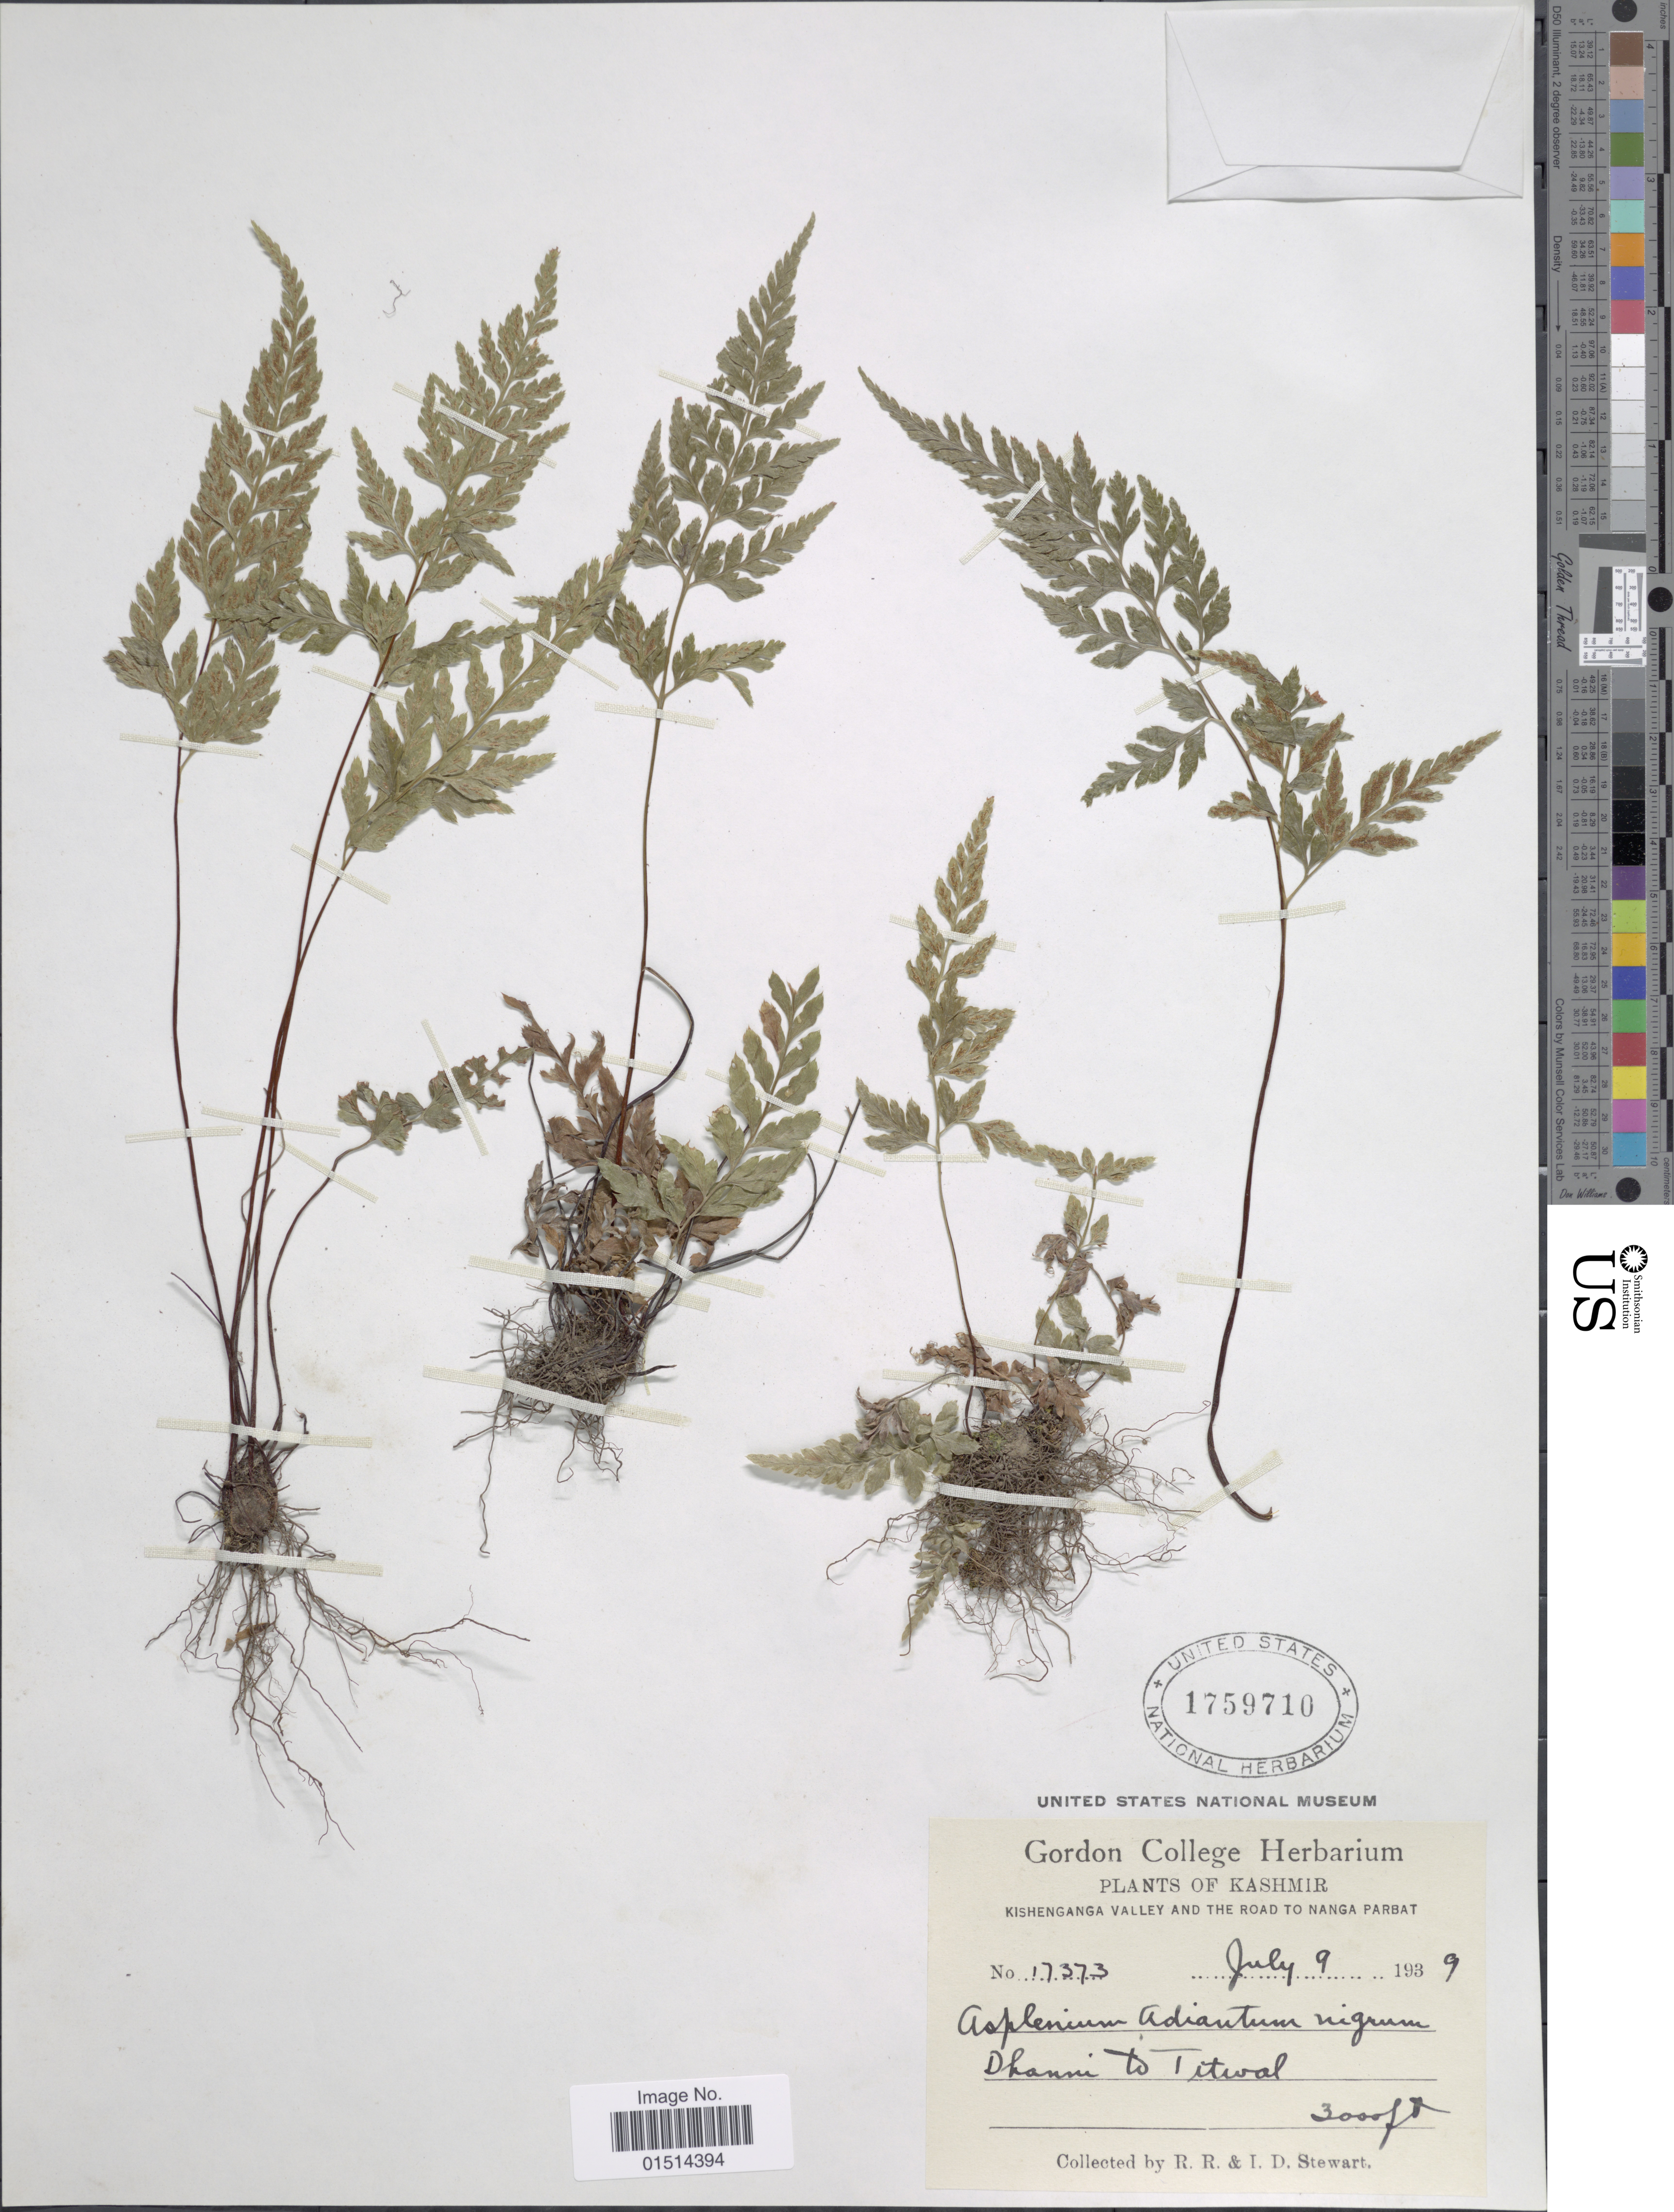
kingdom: Plantae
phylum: Tracheophyta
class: Polypodiopsida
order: Polypodiales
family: Aspleniaceae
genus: Asplenium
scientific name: Asplenium adiantum-nigrum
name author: L.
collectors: R. R. Stewart & I. Stewart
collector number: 17373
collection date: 1939-07-09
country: India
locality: Kashmir, Kishenganga valley and the road to Nanga Parbat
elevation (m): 914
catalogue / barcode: US 1759710